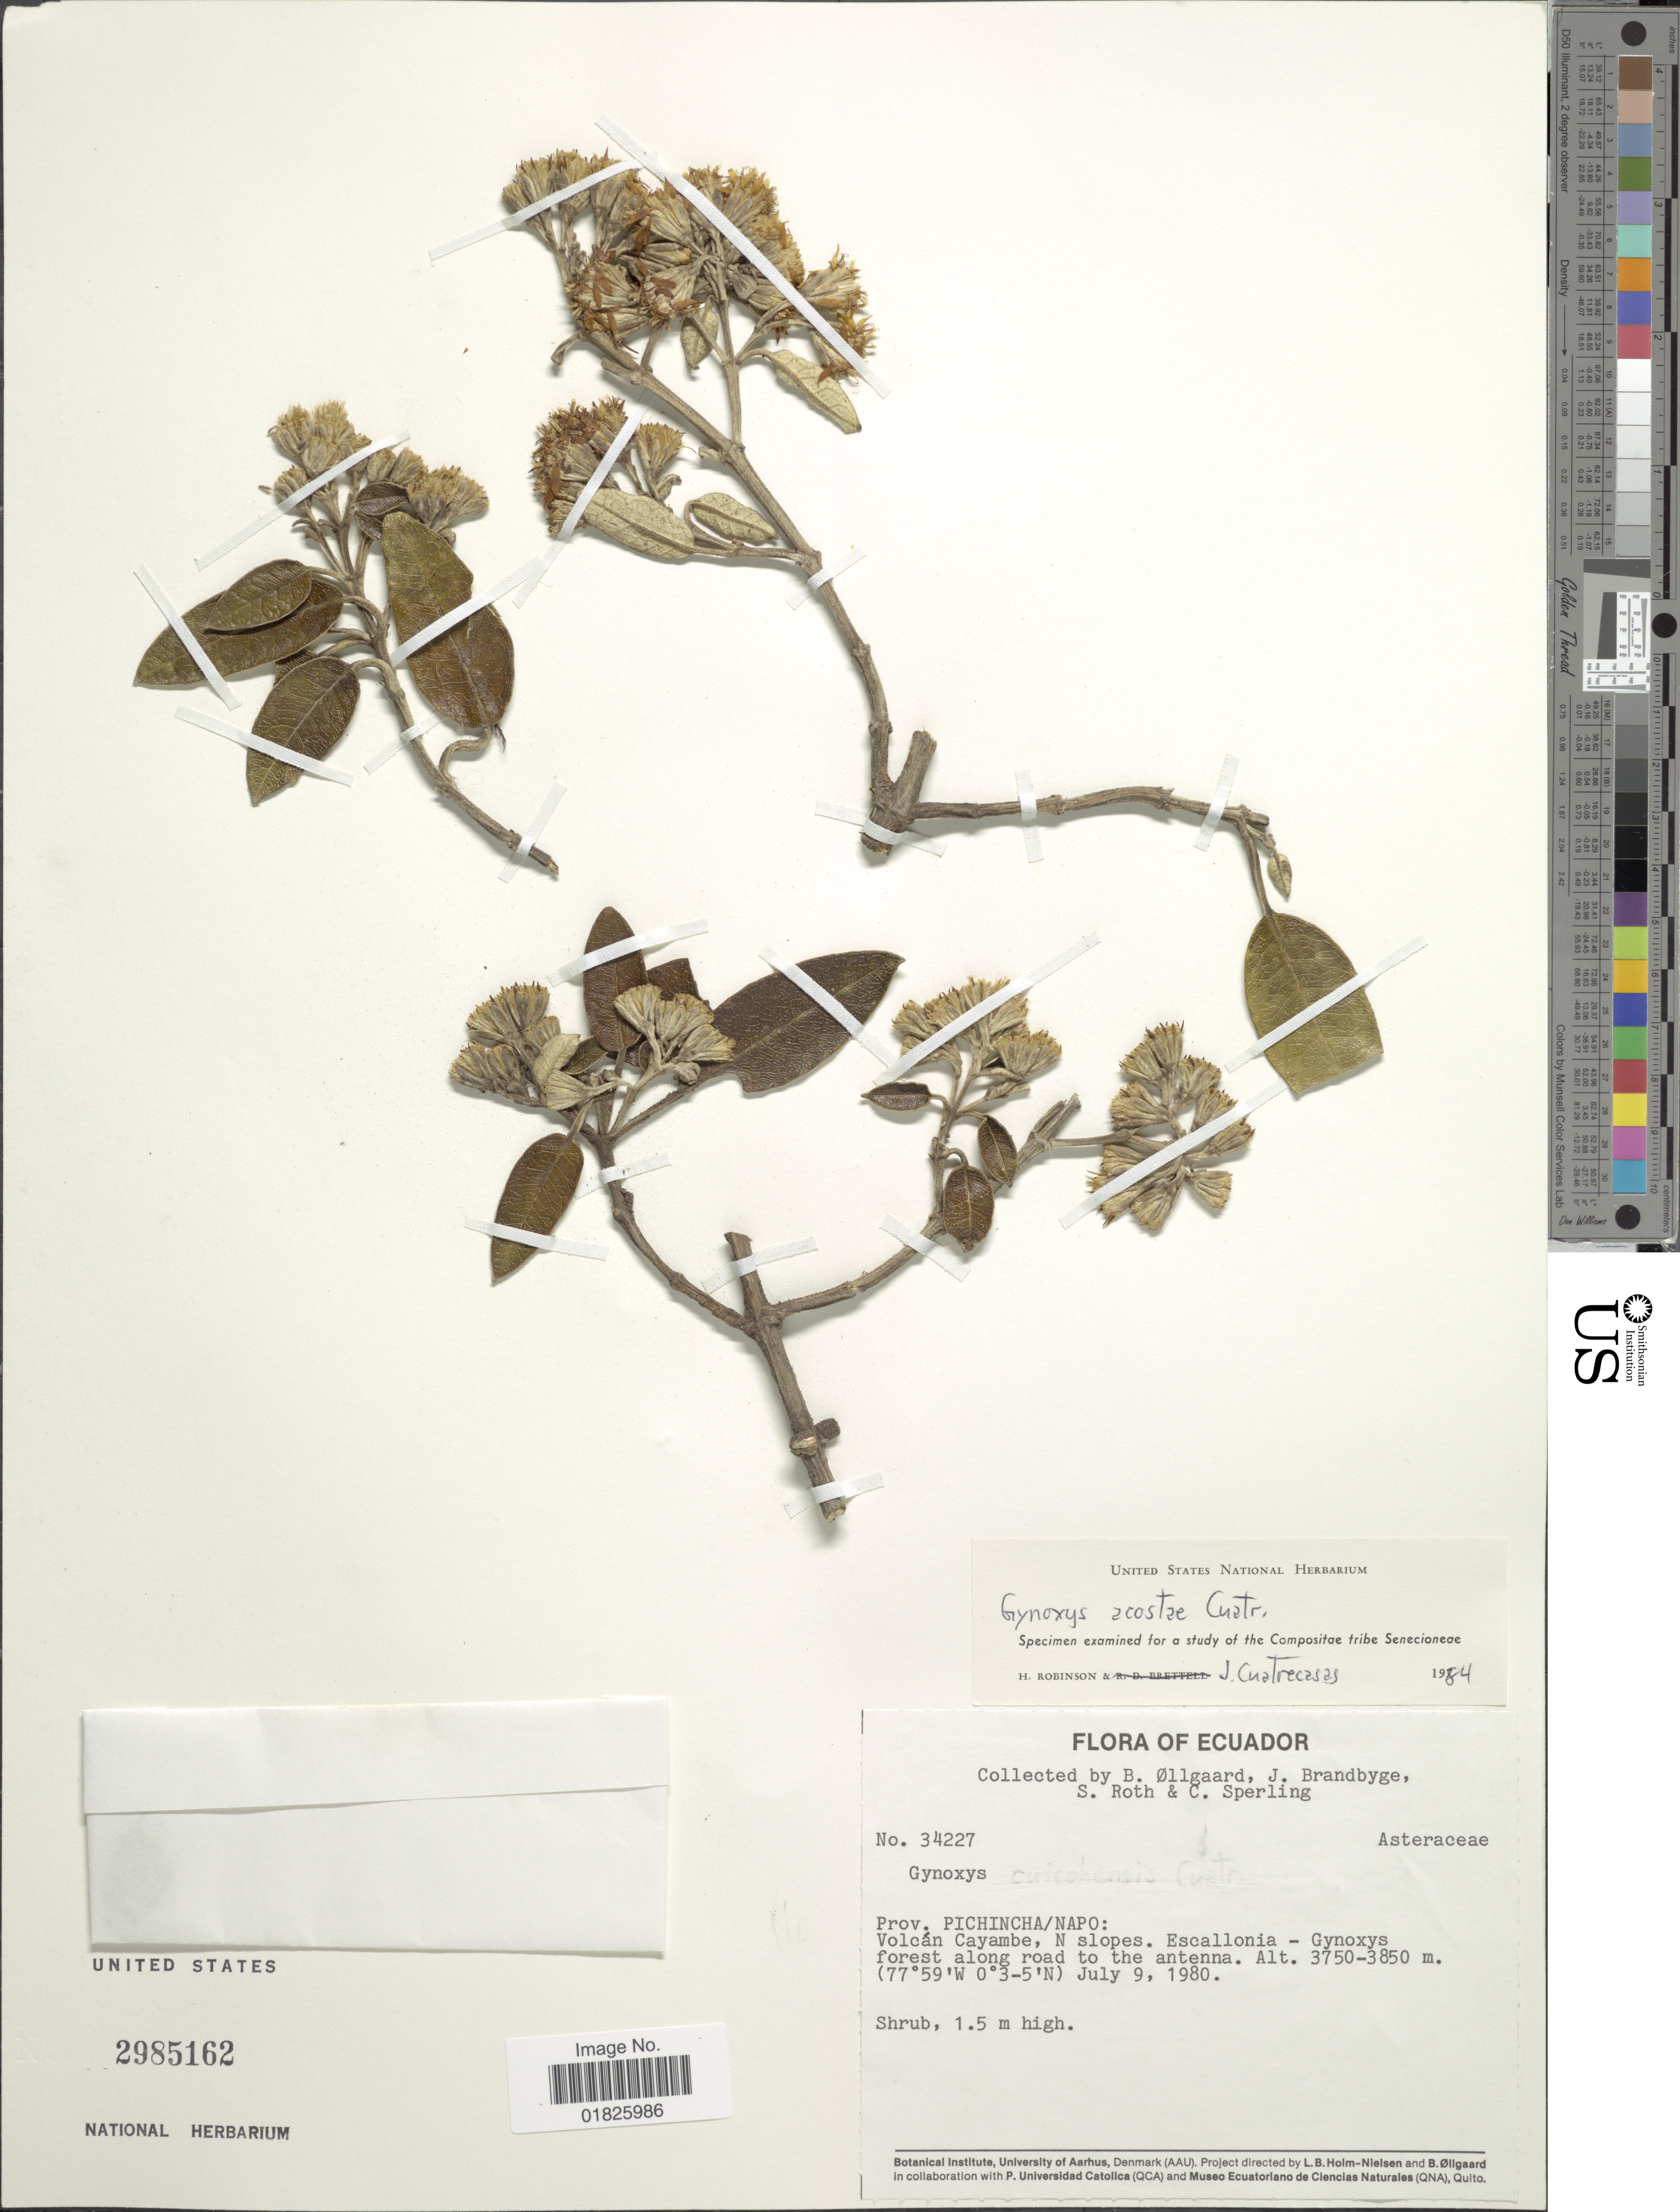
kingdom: Plantae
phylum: Tracheophyta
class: Magnoliopsida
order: Asterales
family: Asteraceae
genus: Gynoxys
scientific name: Gynoxys acostae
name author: Cuatrec.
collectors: B. Øllgaard, J. Brandbyge, S. Roth & C. Sperling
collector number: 34227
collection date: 1980-07-09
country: Ecuador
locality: Prov. Napo/ Pichincha, Volcan Cayambe, N slopes, along road to the antenna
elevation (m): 3750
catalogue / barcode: US 2985162